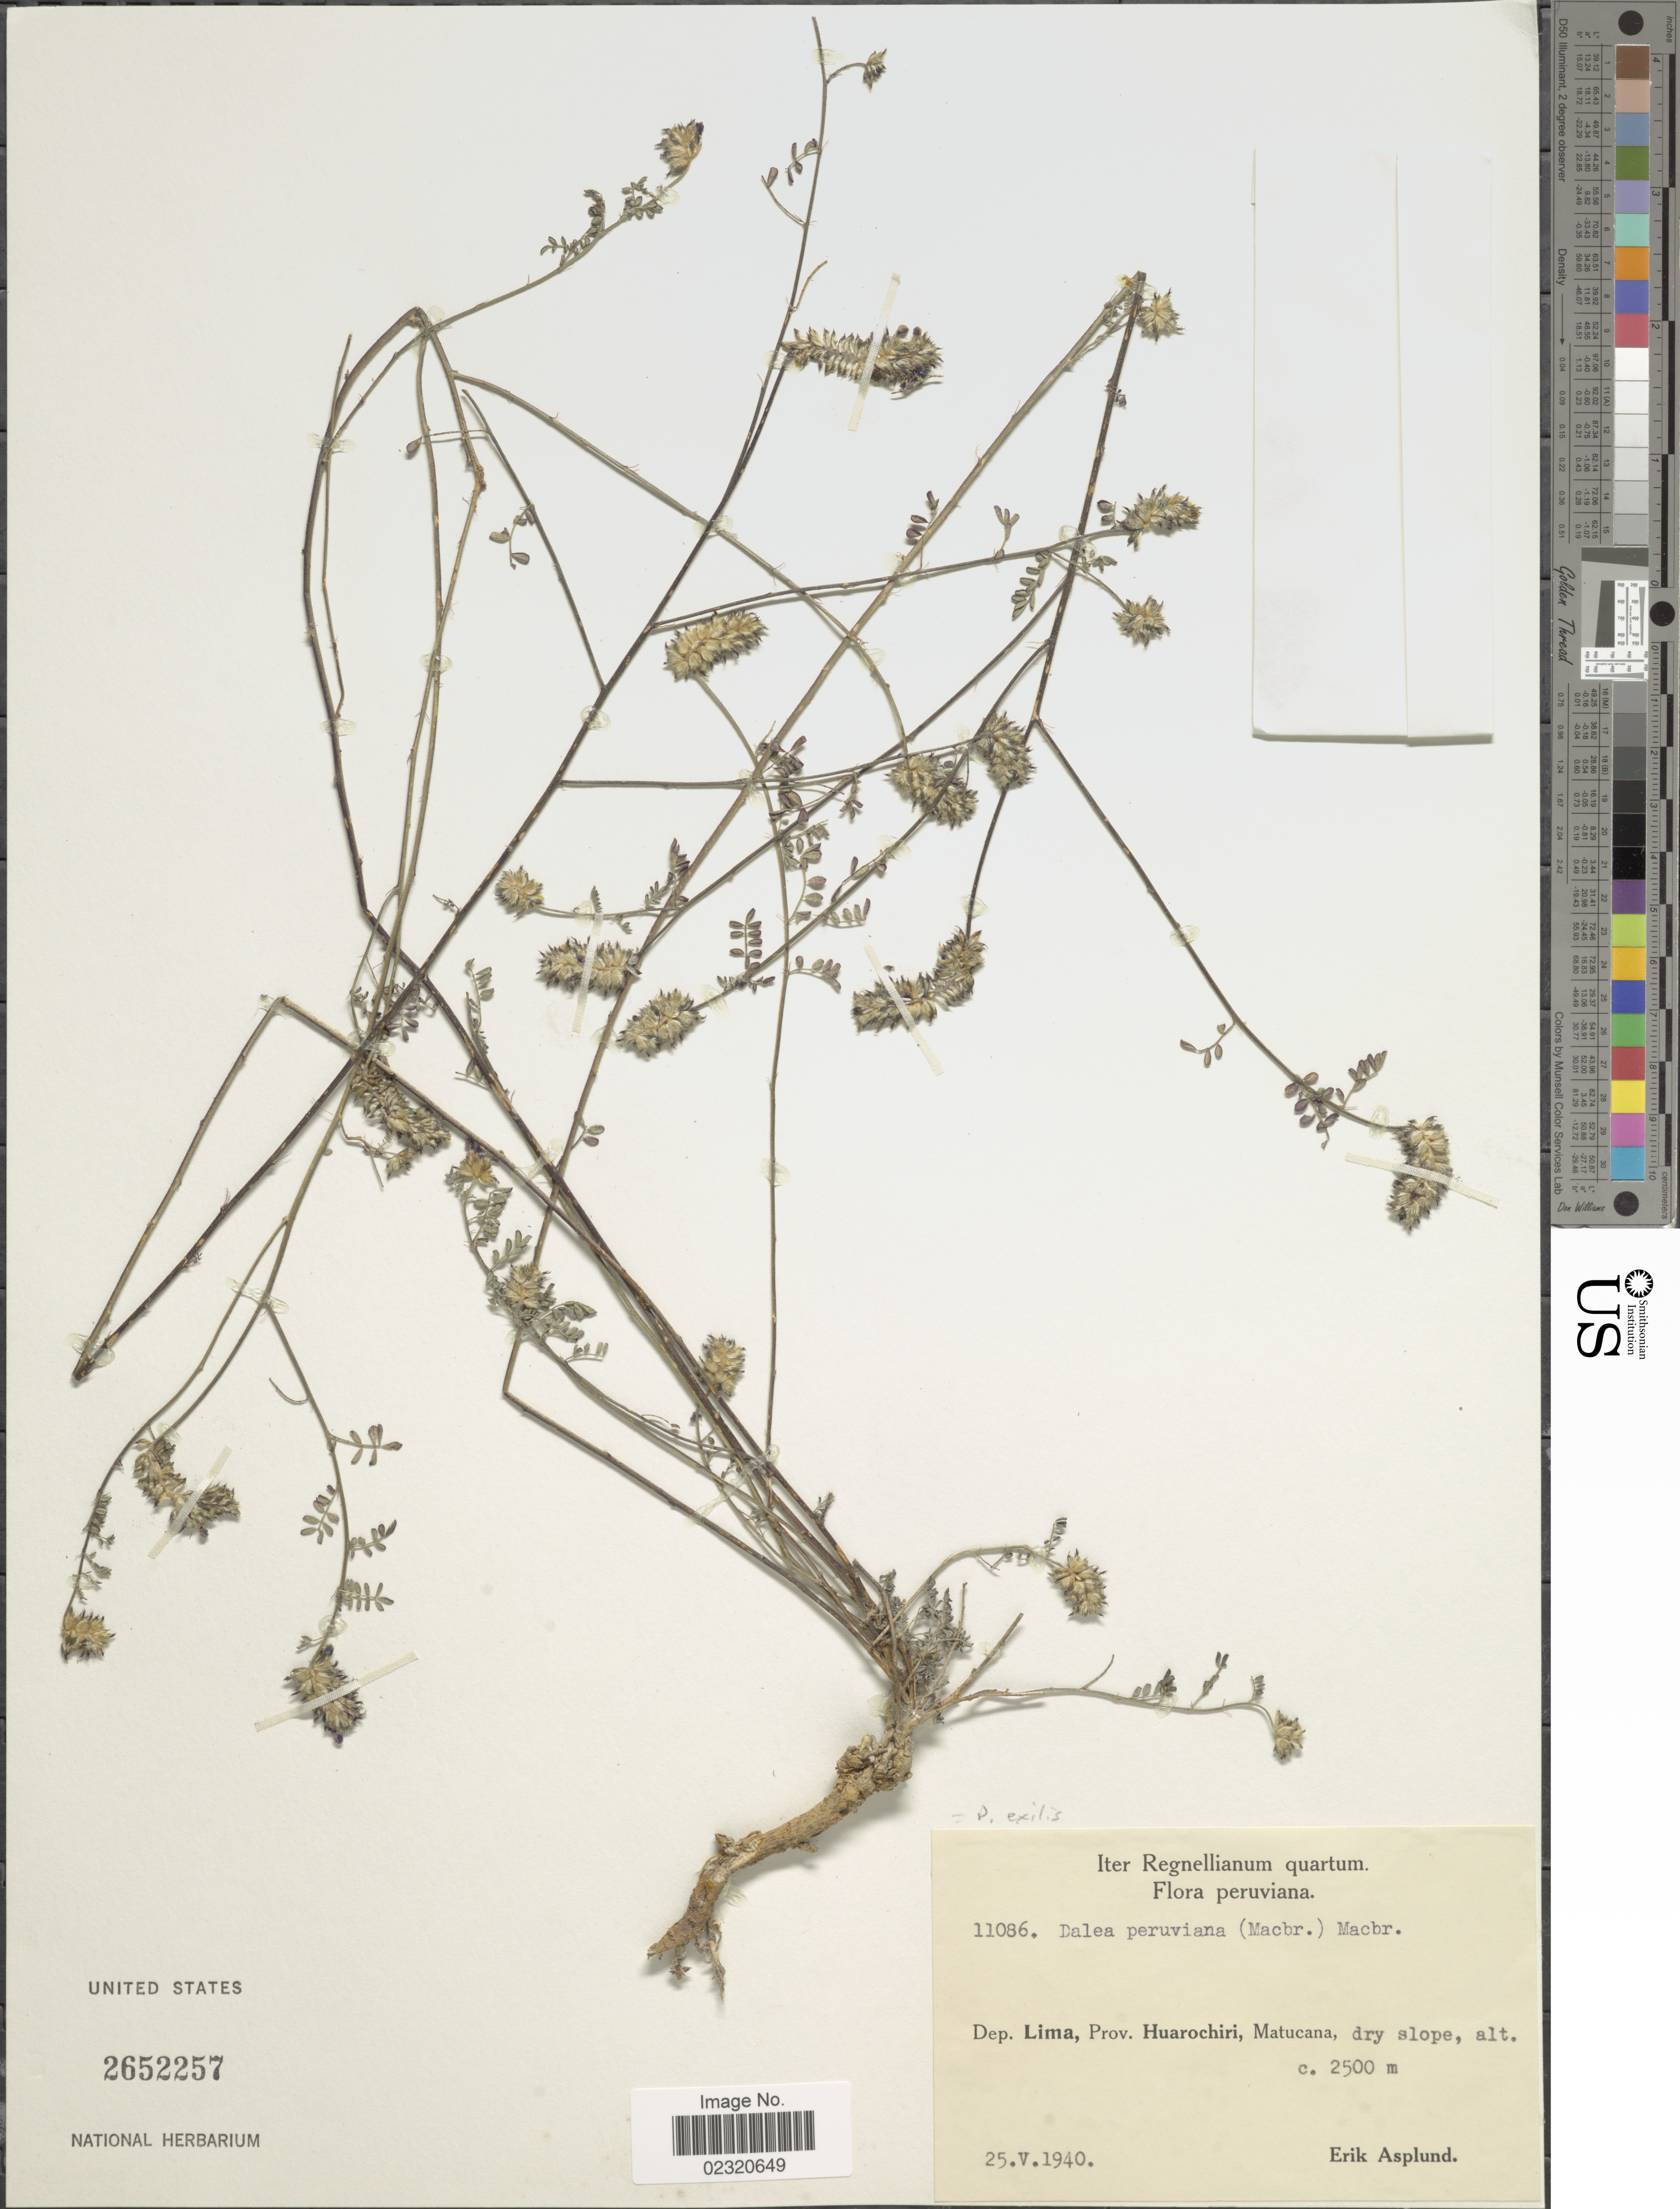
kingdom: Plantae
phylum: Tracheophyta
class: Magnoliopsida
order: Fabales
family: Fabaceae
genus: Dalea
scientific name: Dalea exilis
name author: DC.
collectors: E. Asplund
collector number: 11086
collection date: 1940-05-25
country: Peru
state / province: Lima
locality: Prov. Huarochiri, Matucana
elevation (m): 2500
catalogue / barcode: US 2652257